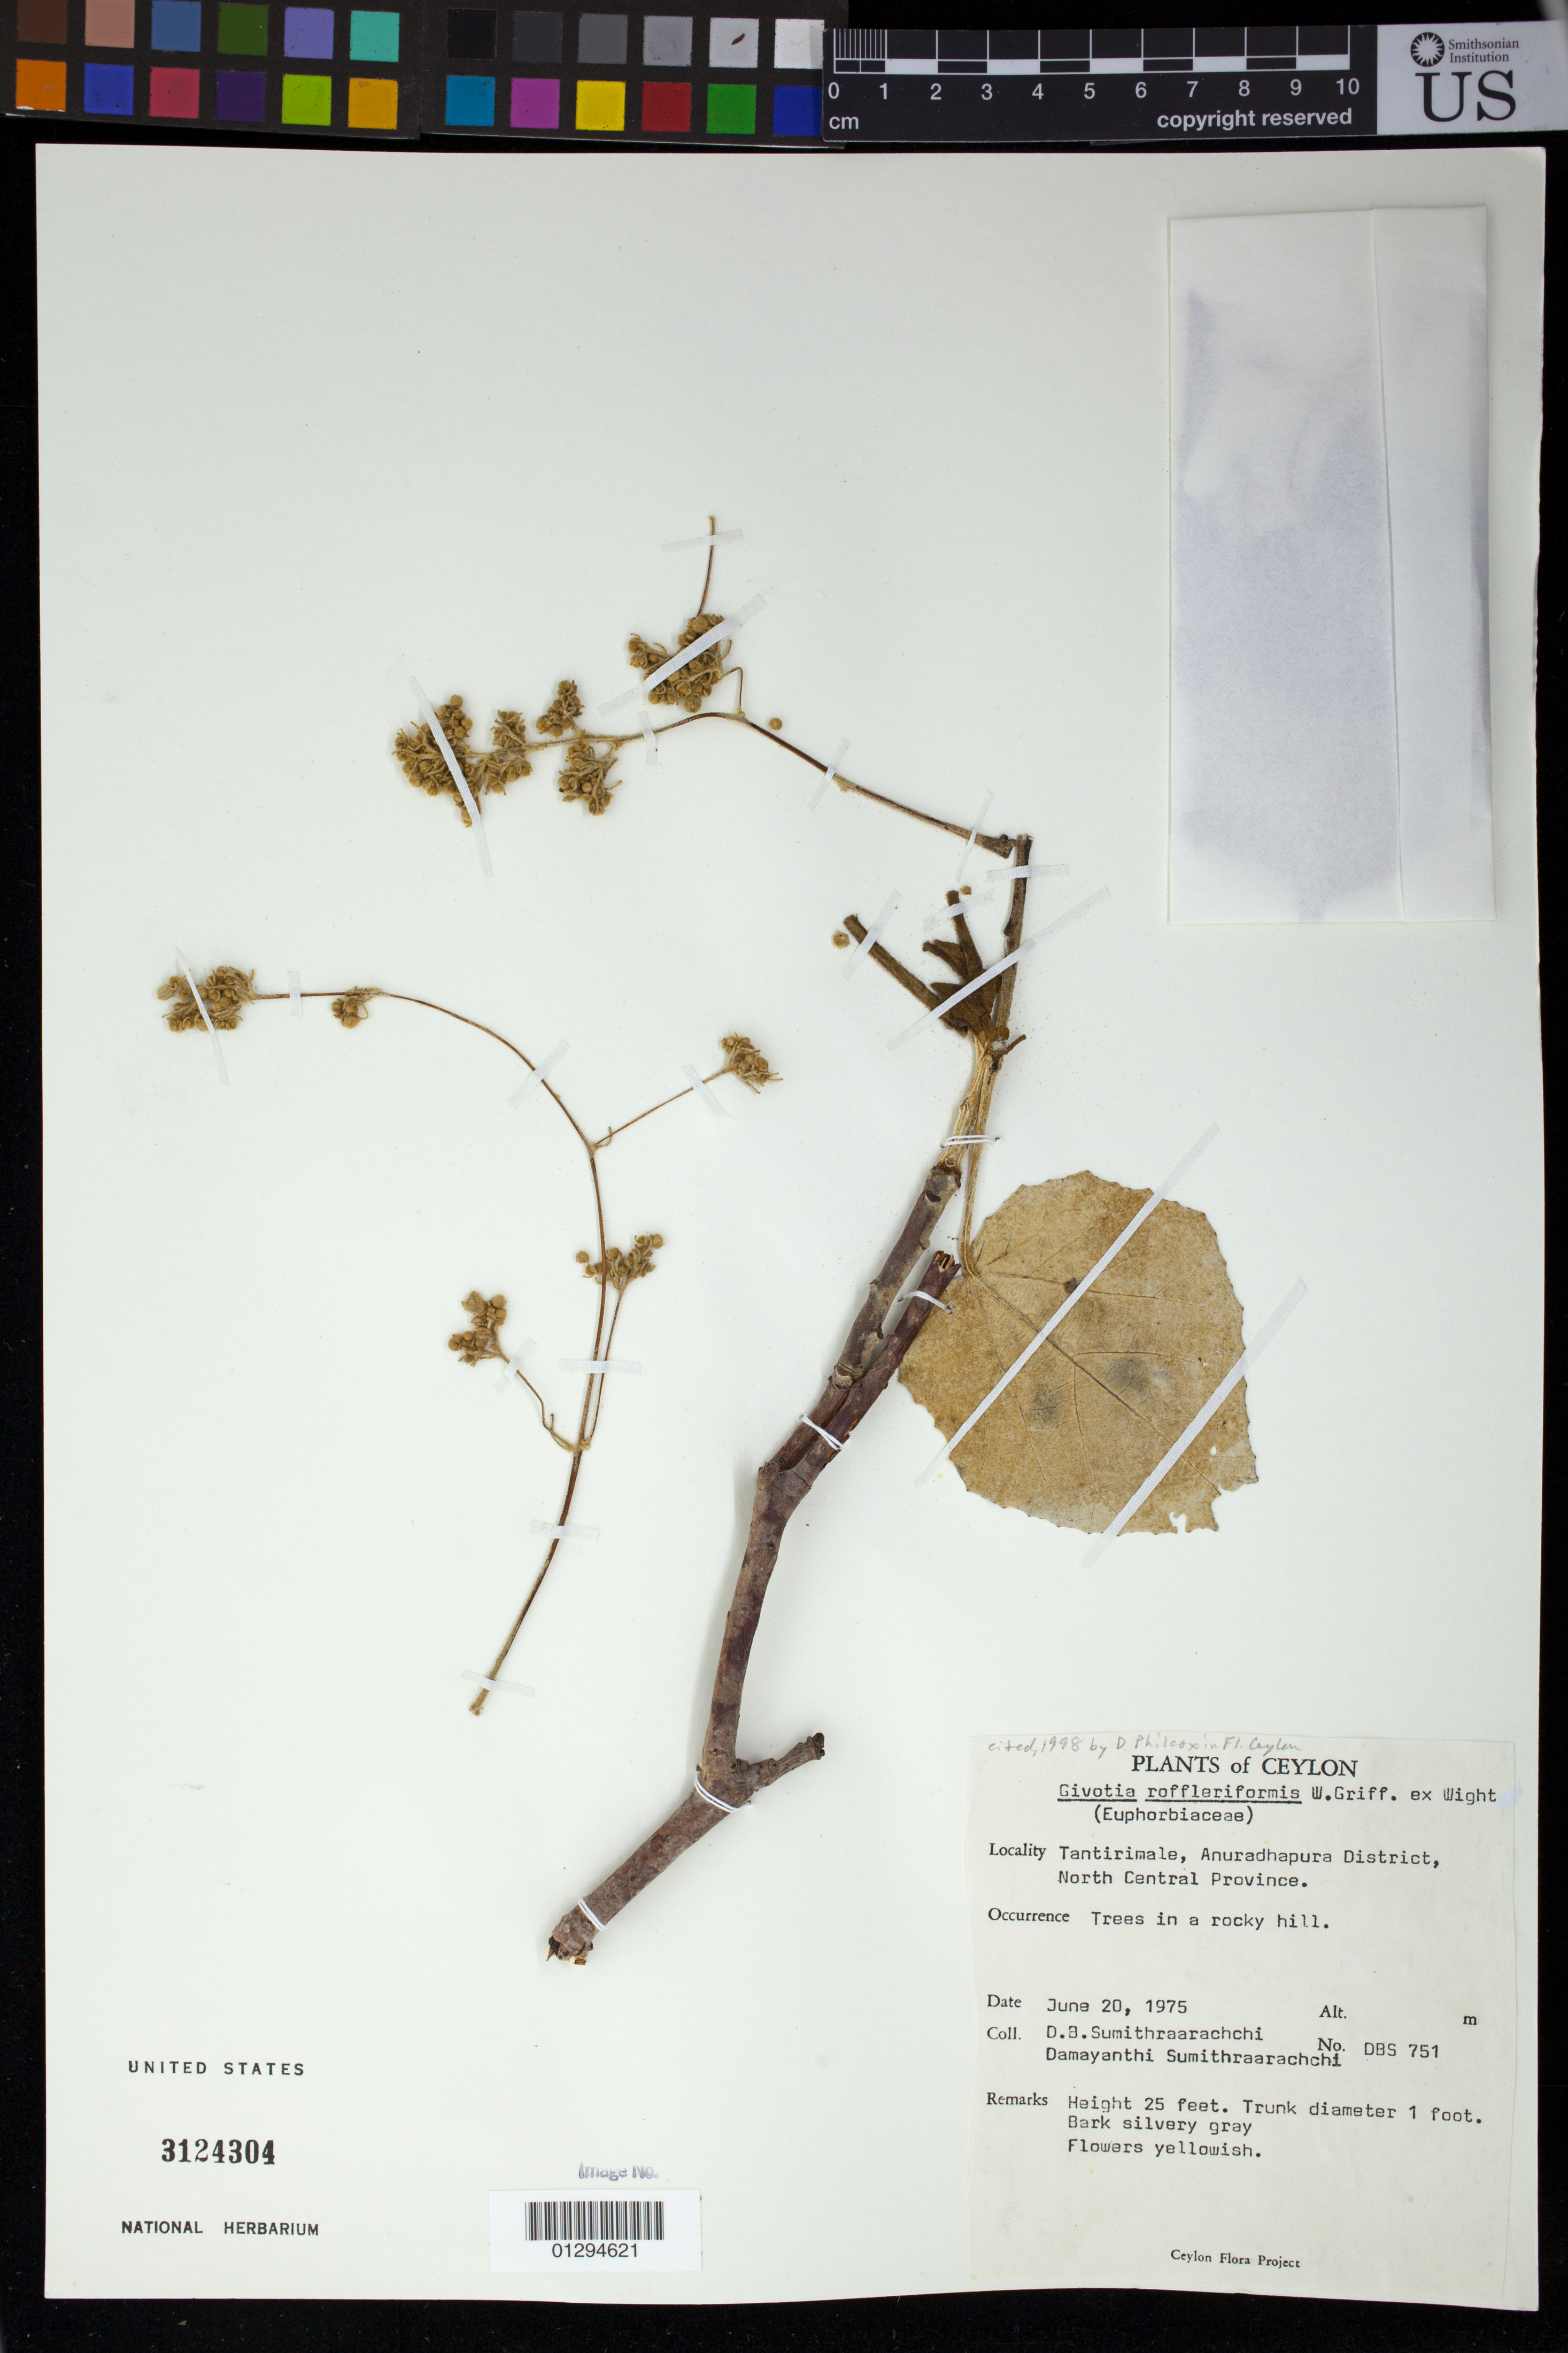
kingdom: Plantae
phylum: Tracheophyta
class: Magnoliopsida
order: Malpighiales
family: Euphorbiaceae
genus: Givotia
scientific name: Givotia rottleriformis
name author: Griff. ex Wight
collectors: D. B. Sumithraarachchi & D. Sumithraarachchi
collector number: DBS 751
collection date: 1975-06-20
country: Sri Lanka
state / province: North Central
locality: Tantirimale, Anuradhapura District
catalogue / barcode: US 3124304